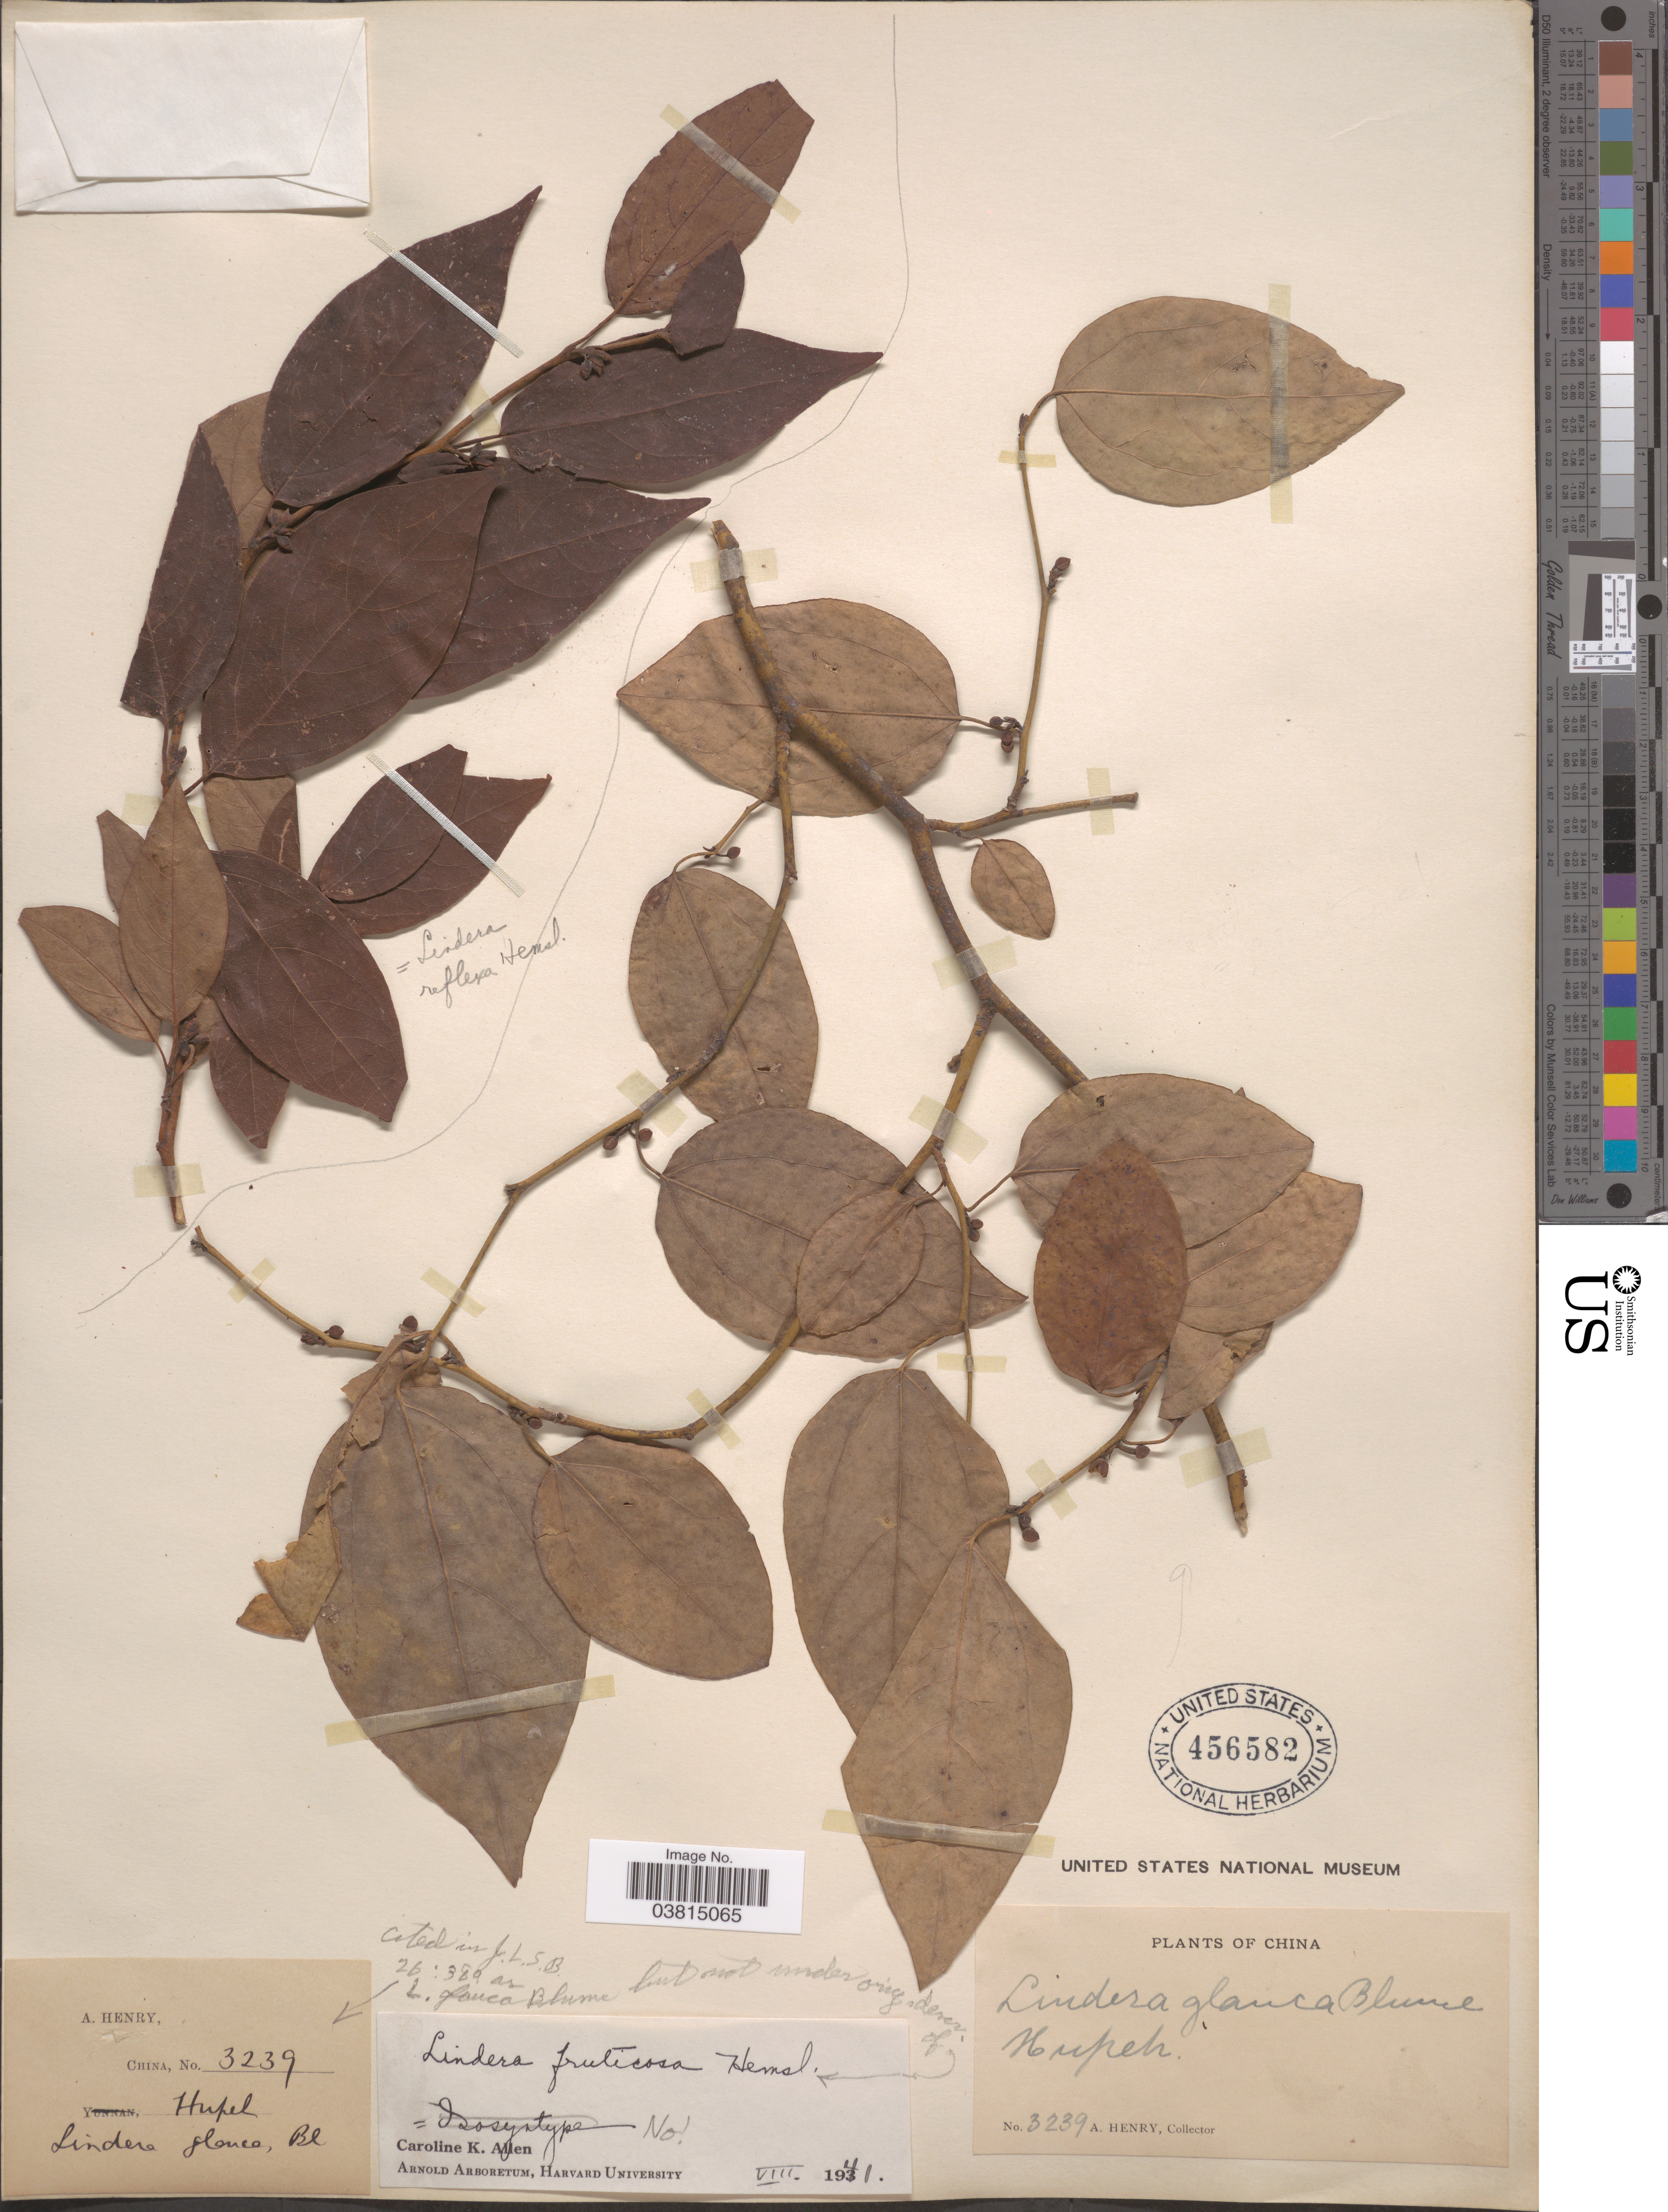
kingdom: Plantae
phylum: Tracheophyta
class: Magnoliopsida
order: Laurales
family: Lauraceae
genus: Lindera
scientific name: Lindera fruticosa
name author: Hemsl.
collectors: A. Henry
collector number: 3239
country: China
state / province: Hubei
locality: Hupeh.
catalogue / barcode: US 456582